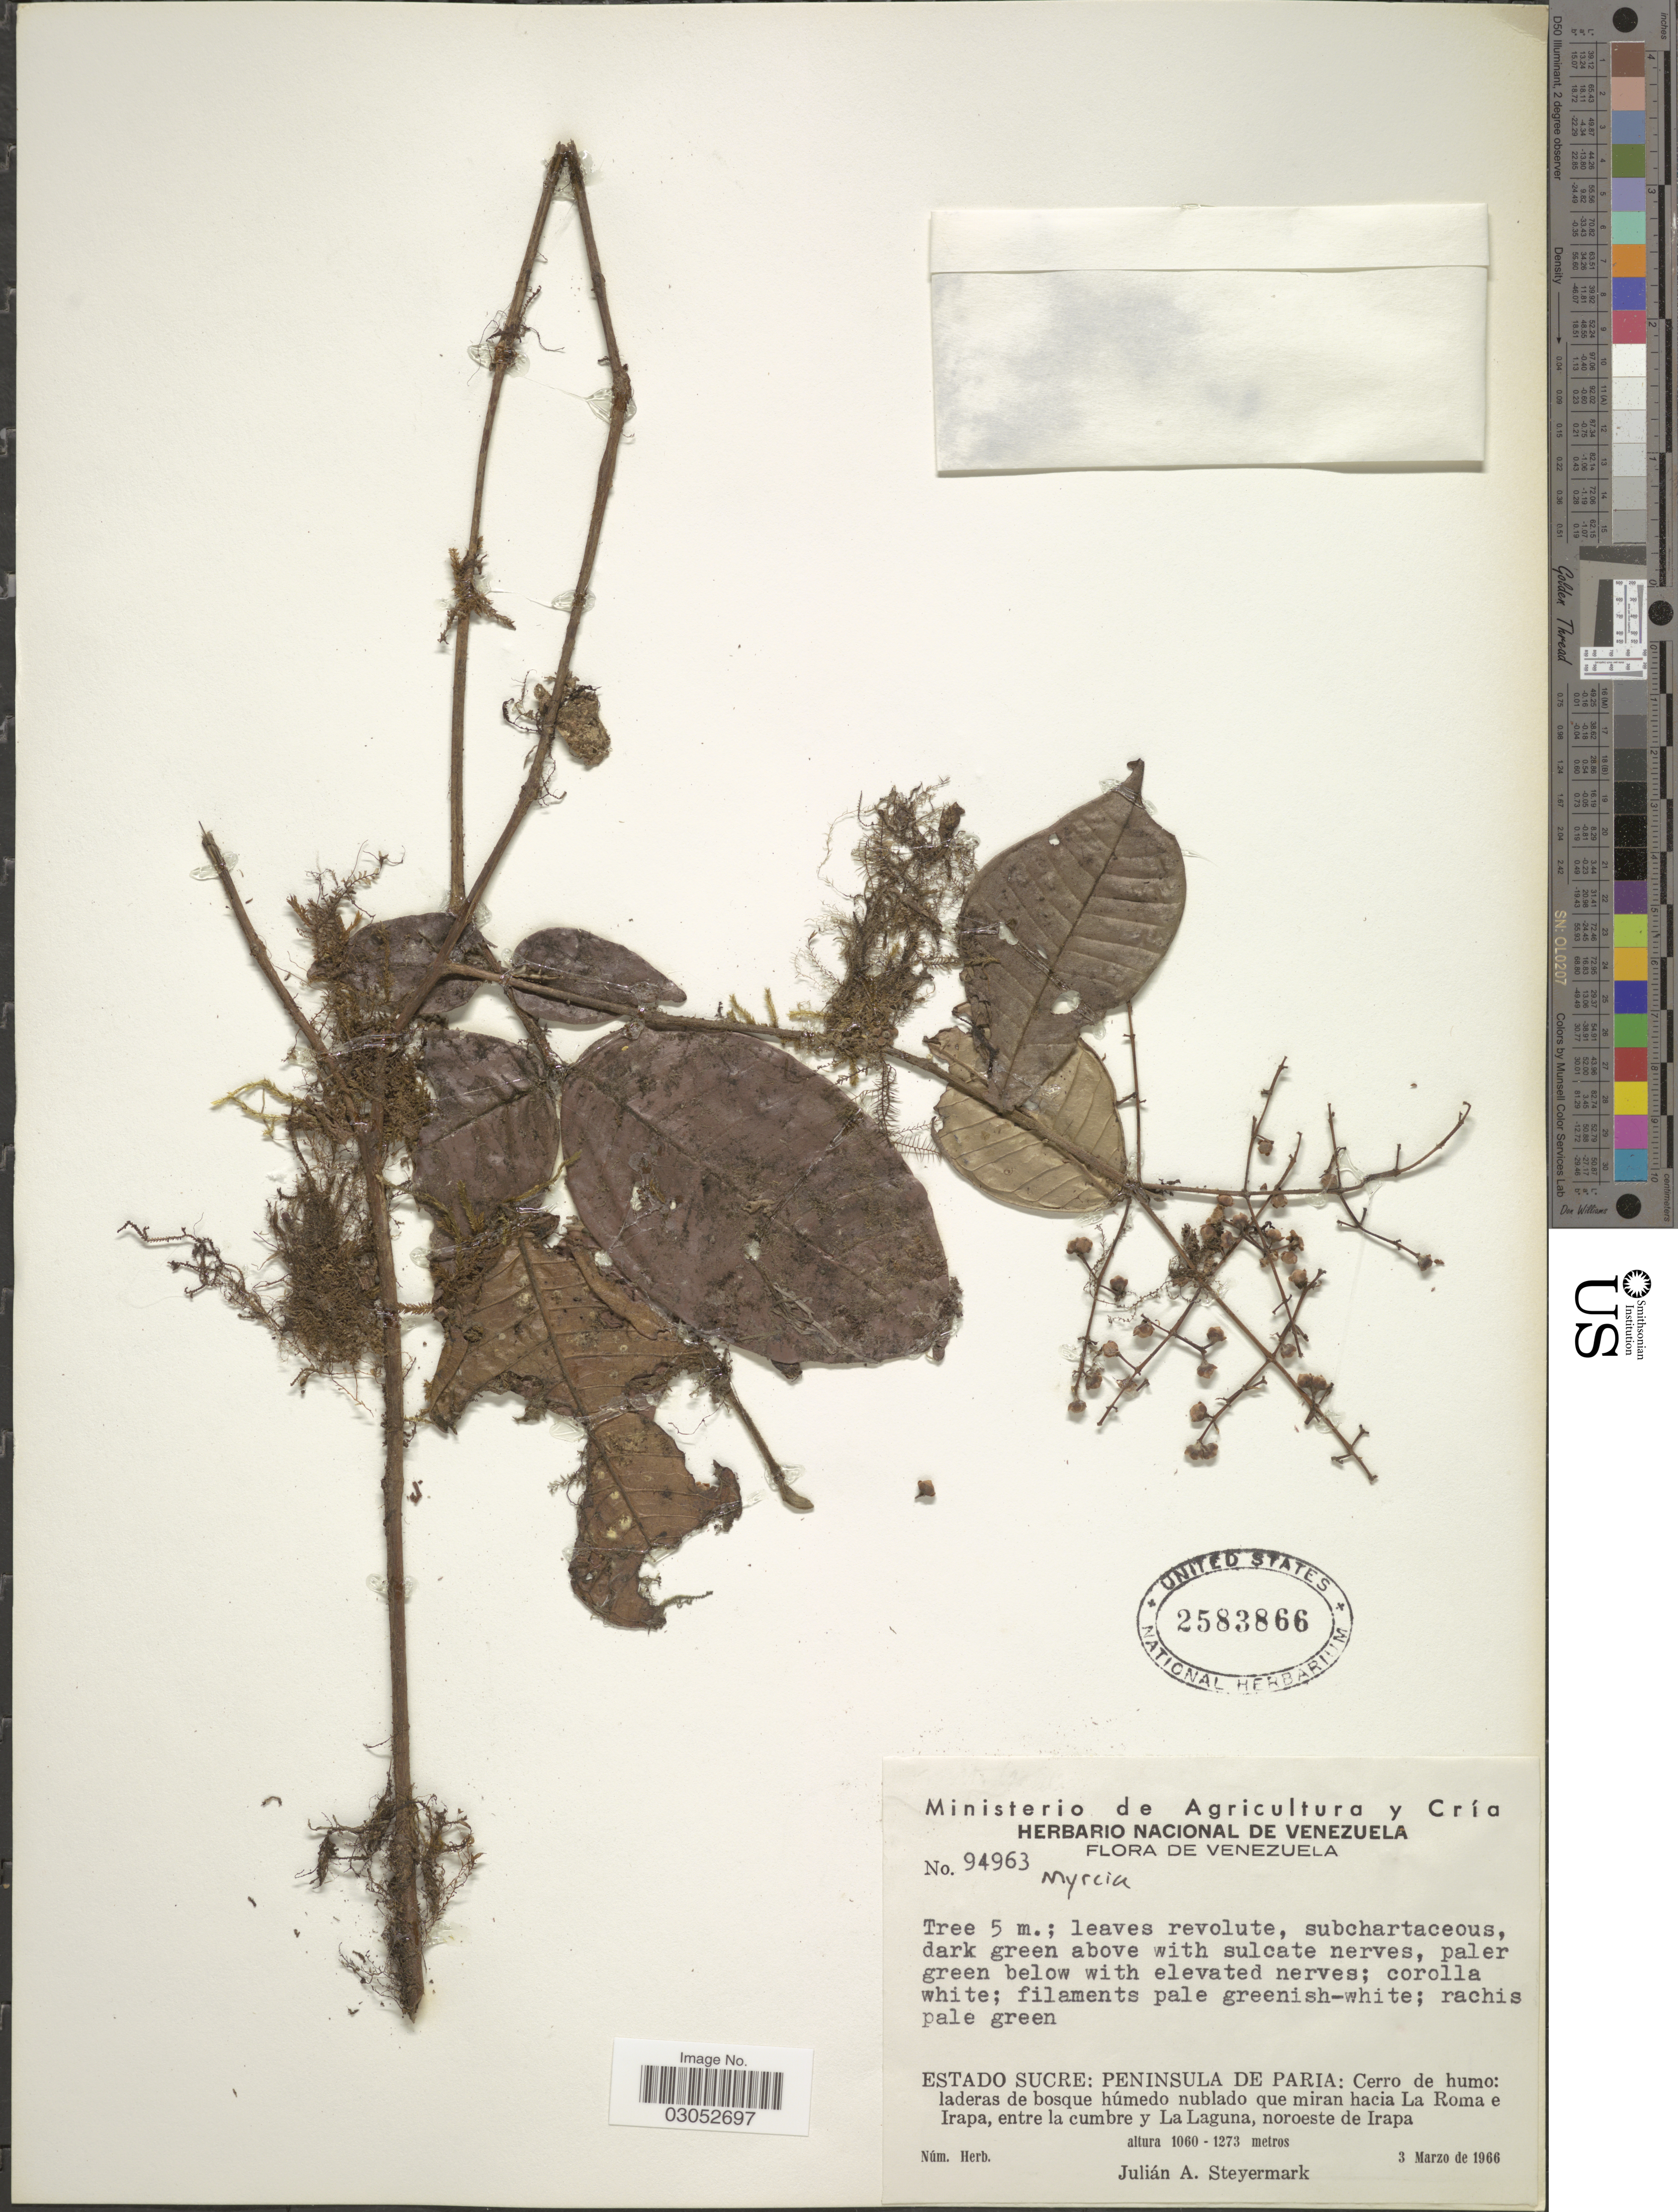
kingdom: Plantae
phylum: Tracheophyta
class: Magnoliopsida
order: Myrtales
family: Myrtaceae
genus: Myrcia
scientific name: Myrcia sp.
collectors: J. Steyermark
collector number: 94963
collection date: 1966-03-03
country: Venezuela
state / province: Sucre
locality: Peninsula de Paria: Cerro de humo: laderas de bosque húmedo nublado que miran hacia La Roma e Irapa, entre la cumbre y La Laguna, noroeste de Irapa.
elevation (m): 1060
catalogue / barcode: US 2583866